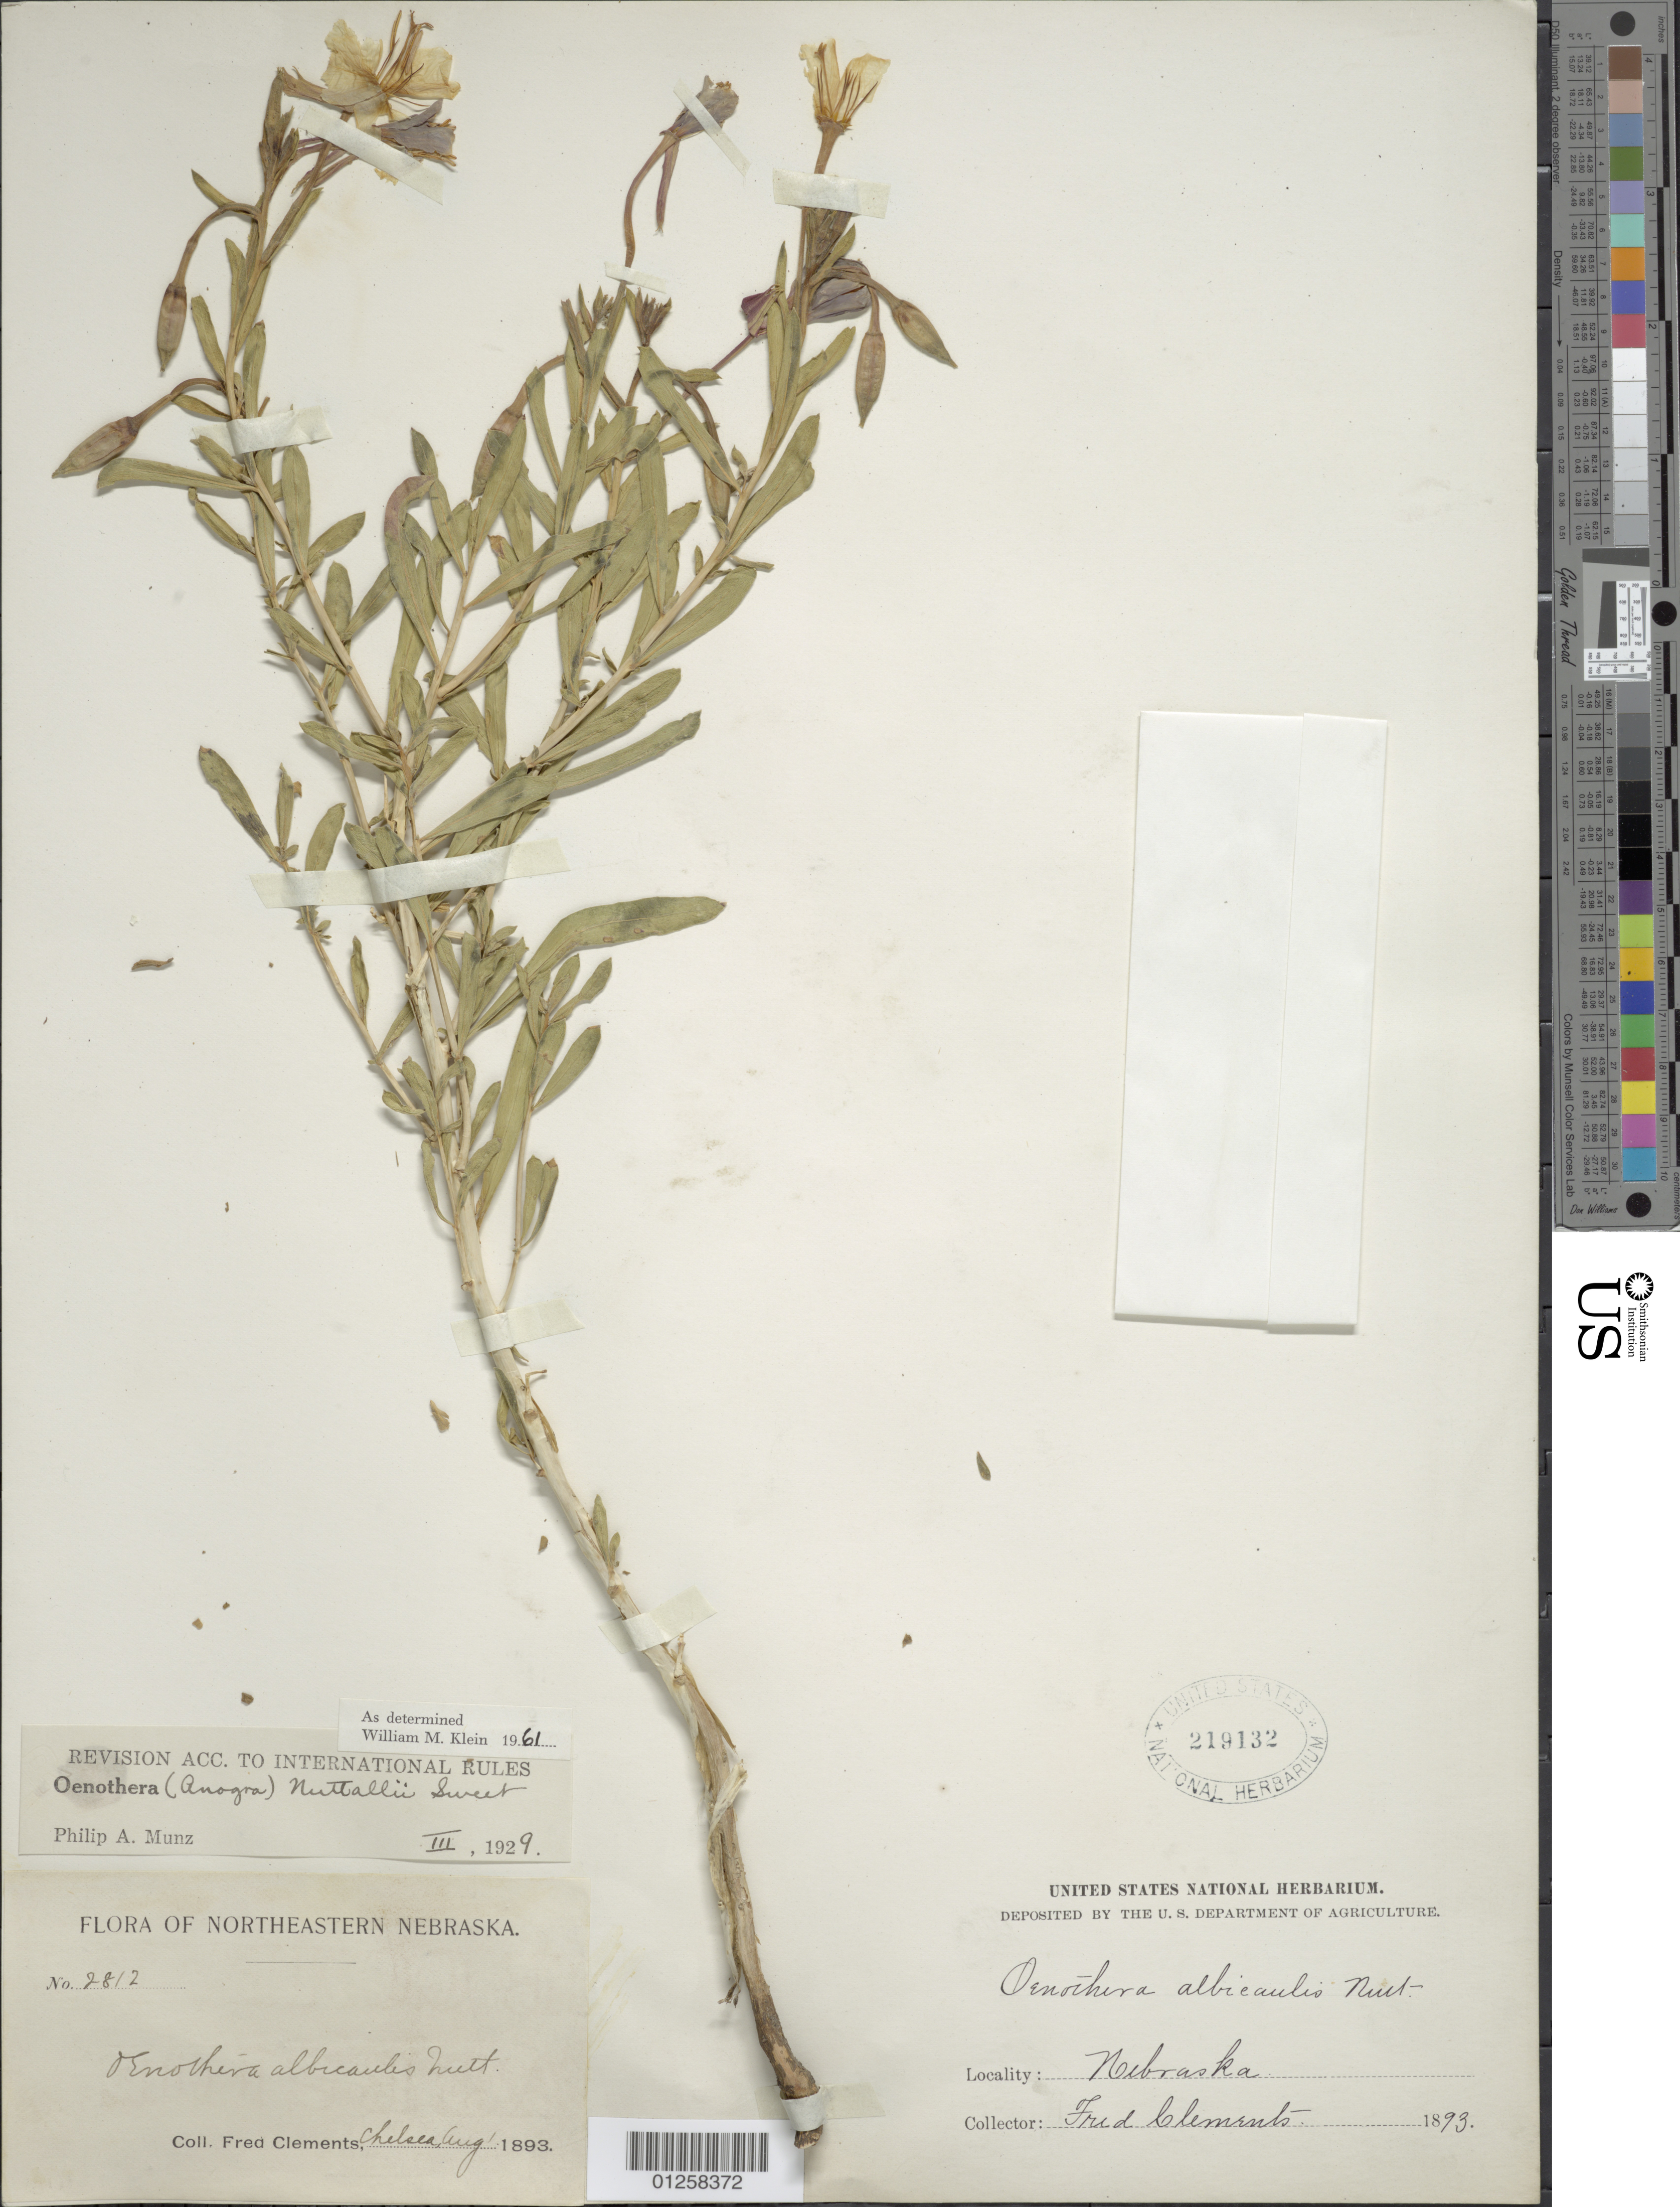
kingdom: Plantae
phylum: Tracheophyta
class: Magnoliopsida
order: Myrtales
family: Onagraceae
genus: Oenothera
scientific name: Oenothera nuttallii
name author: Sweet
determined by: Klein, W. M.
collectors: F. E. Clements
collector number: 2812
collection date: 1893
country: United States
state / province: Nebraska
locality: Chelsea.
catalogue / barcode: US 219132